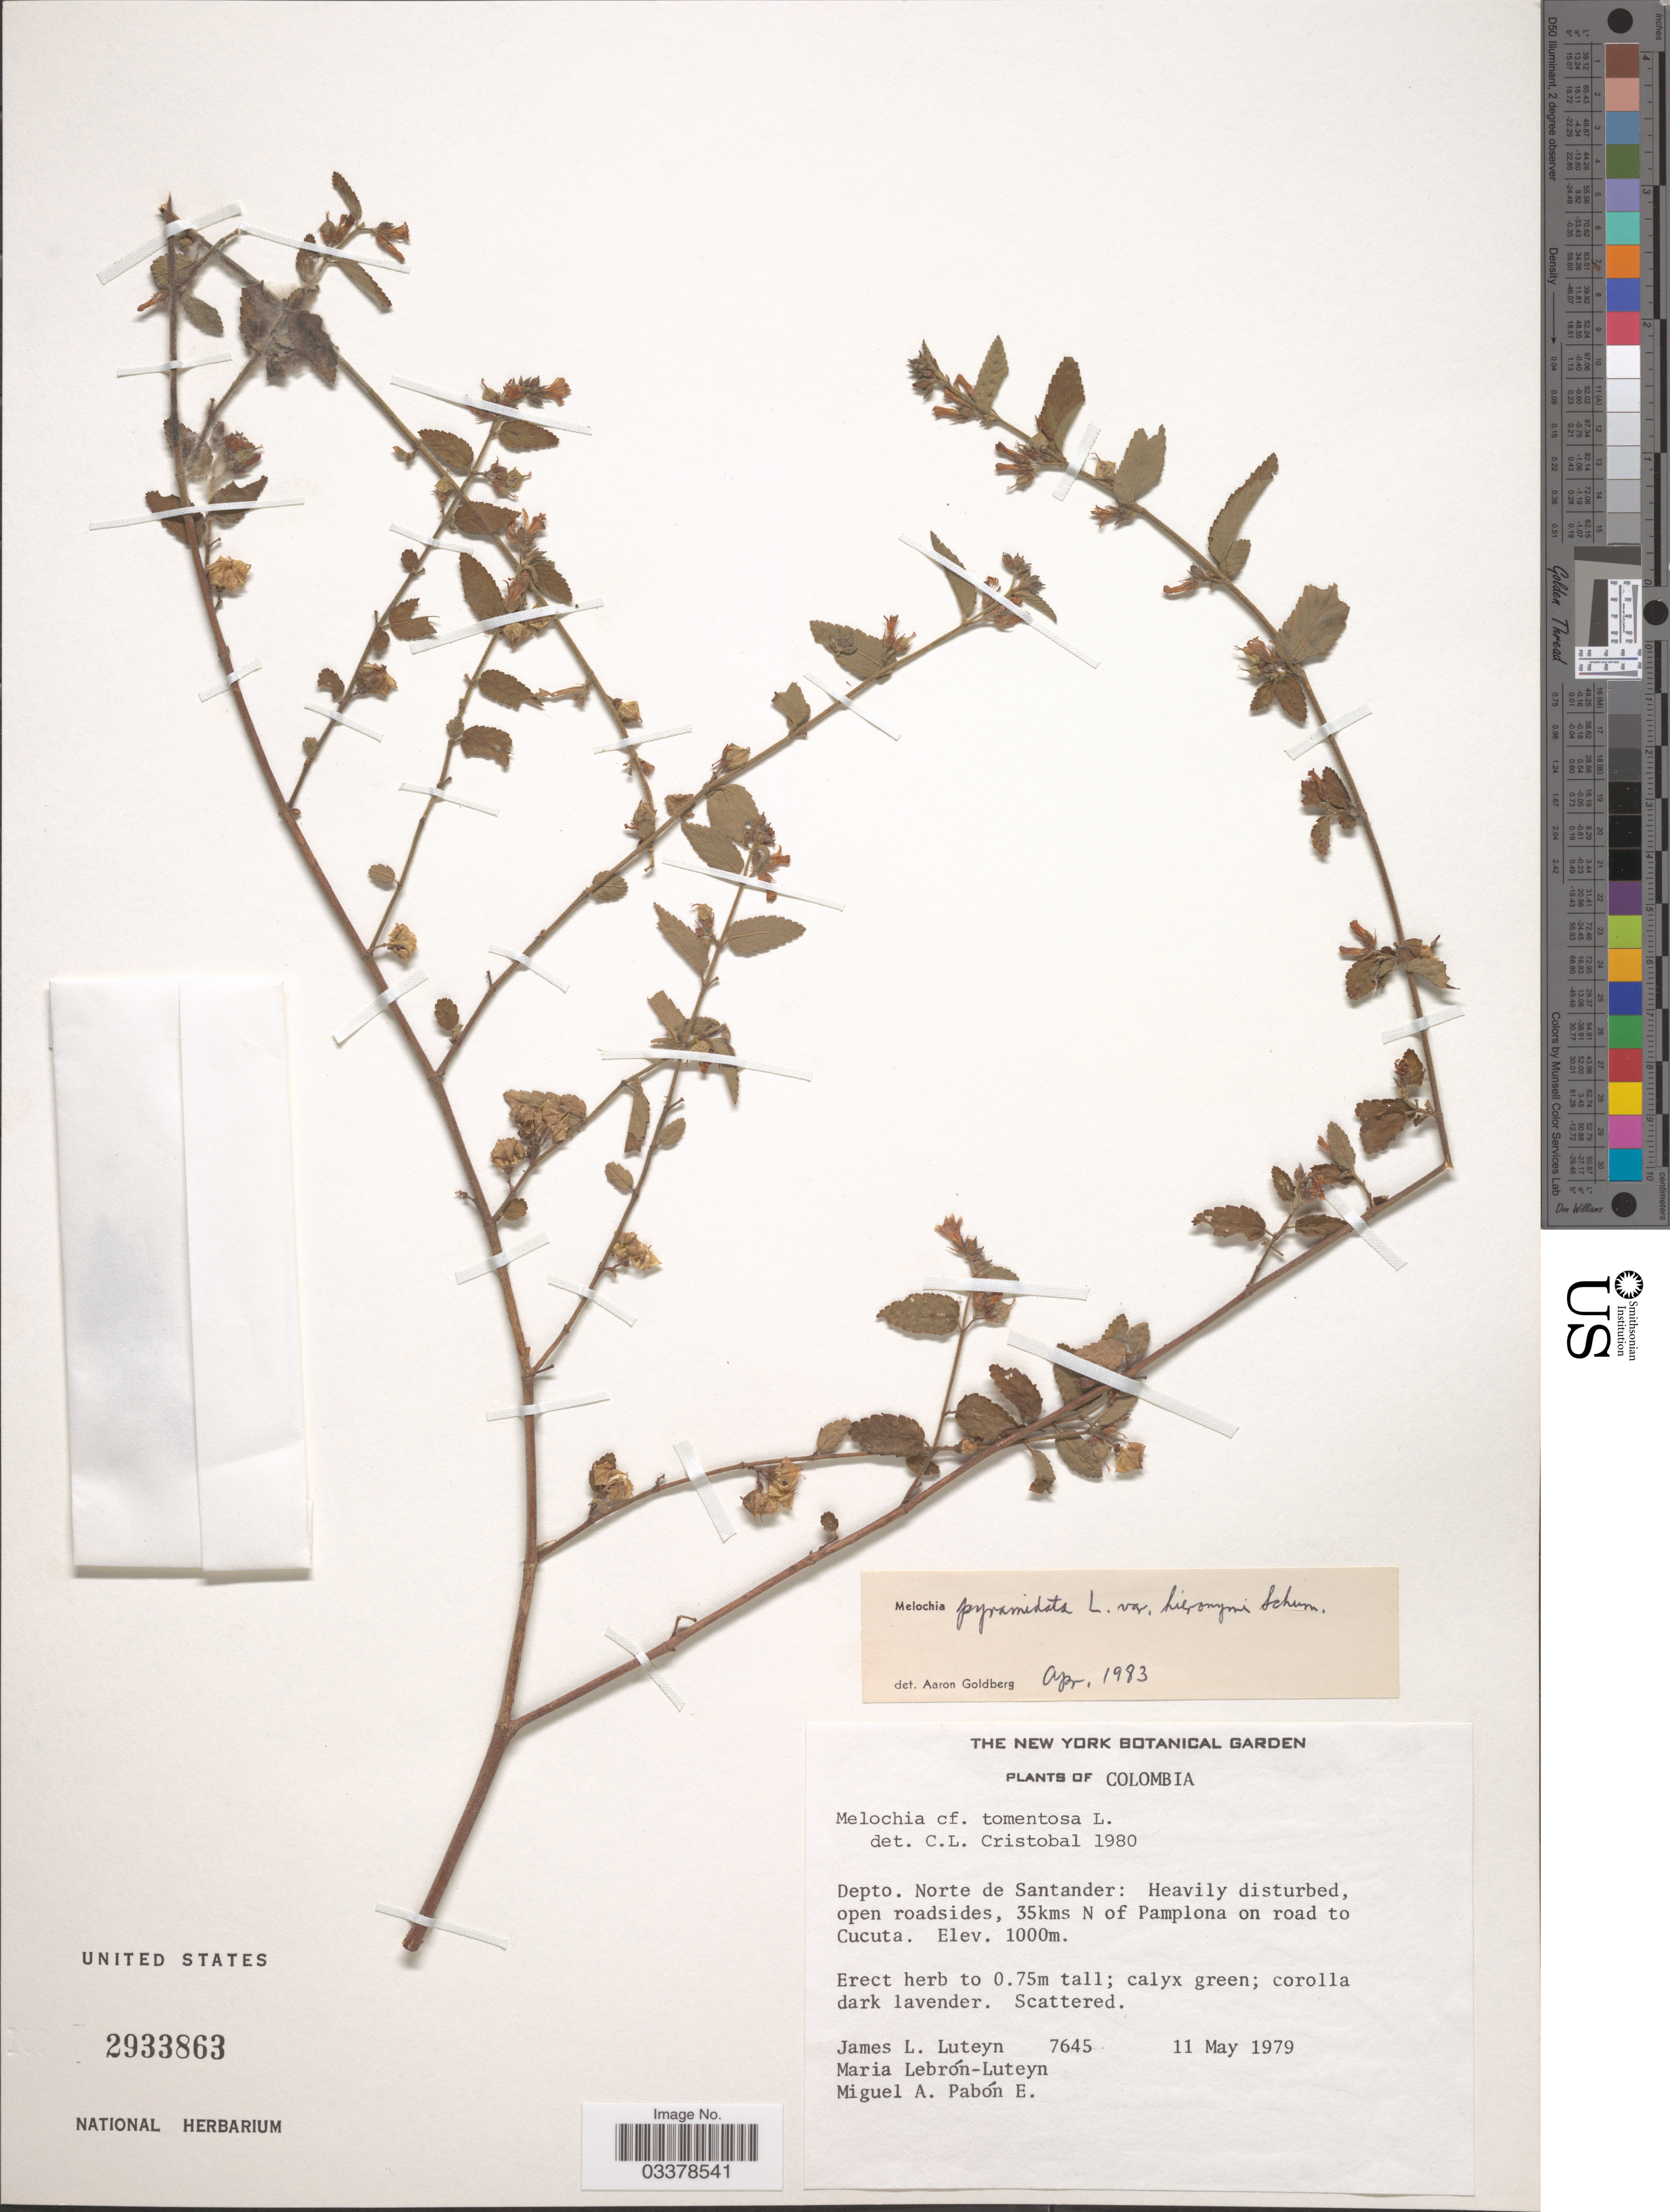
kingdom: Plantae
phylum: Tracheophyta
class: Magnoliopsida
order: Malvales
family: Malvaceae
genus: Melochia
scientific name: Melochia pyramidata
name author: L.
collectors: J. L. Luteyn, M. L. Lebrón-Luteyn & M. A. Pabon E.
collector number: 7645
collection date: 1979-05-11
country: Colombia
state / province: Norte de Santander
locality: Depto. Norte de Santander: Heavily disturbed, open roadsides, 35kms N of Pamplona on road to Cucuta.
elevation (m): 1000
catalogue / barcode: US 2933863